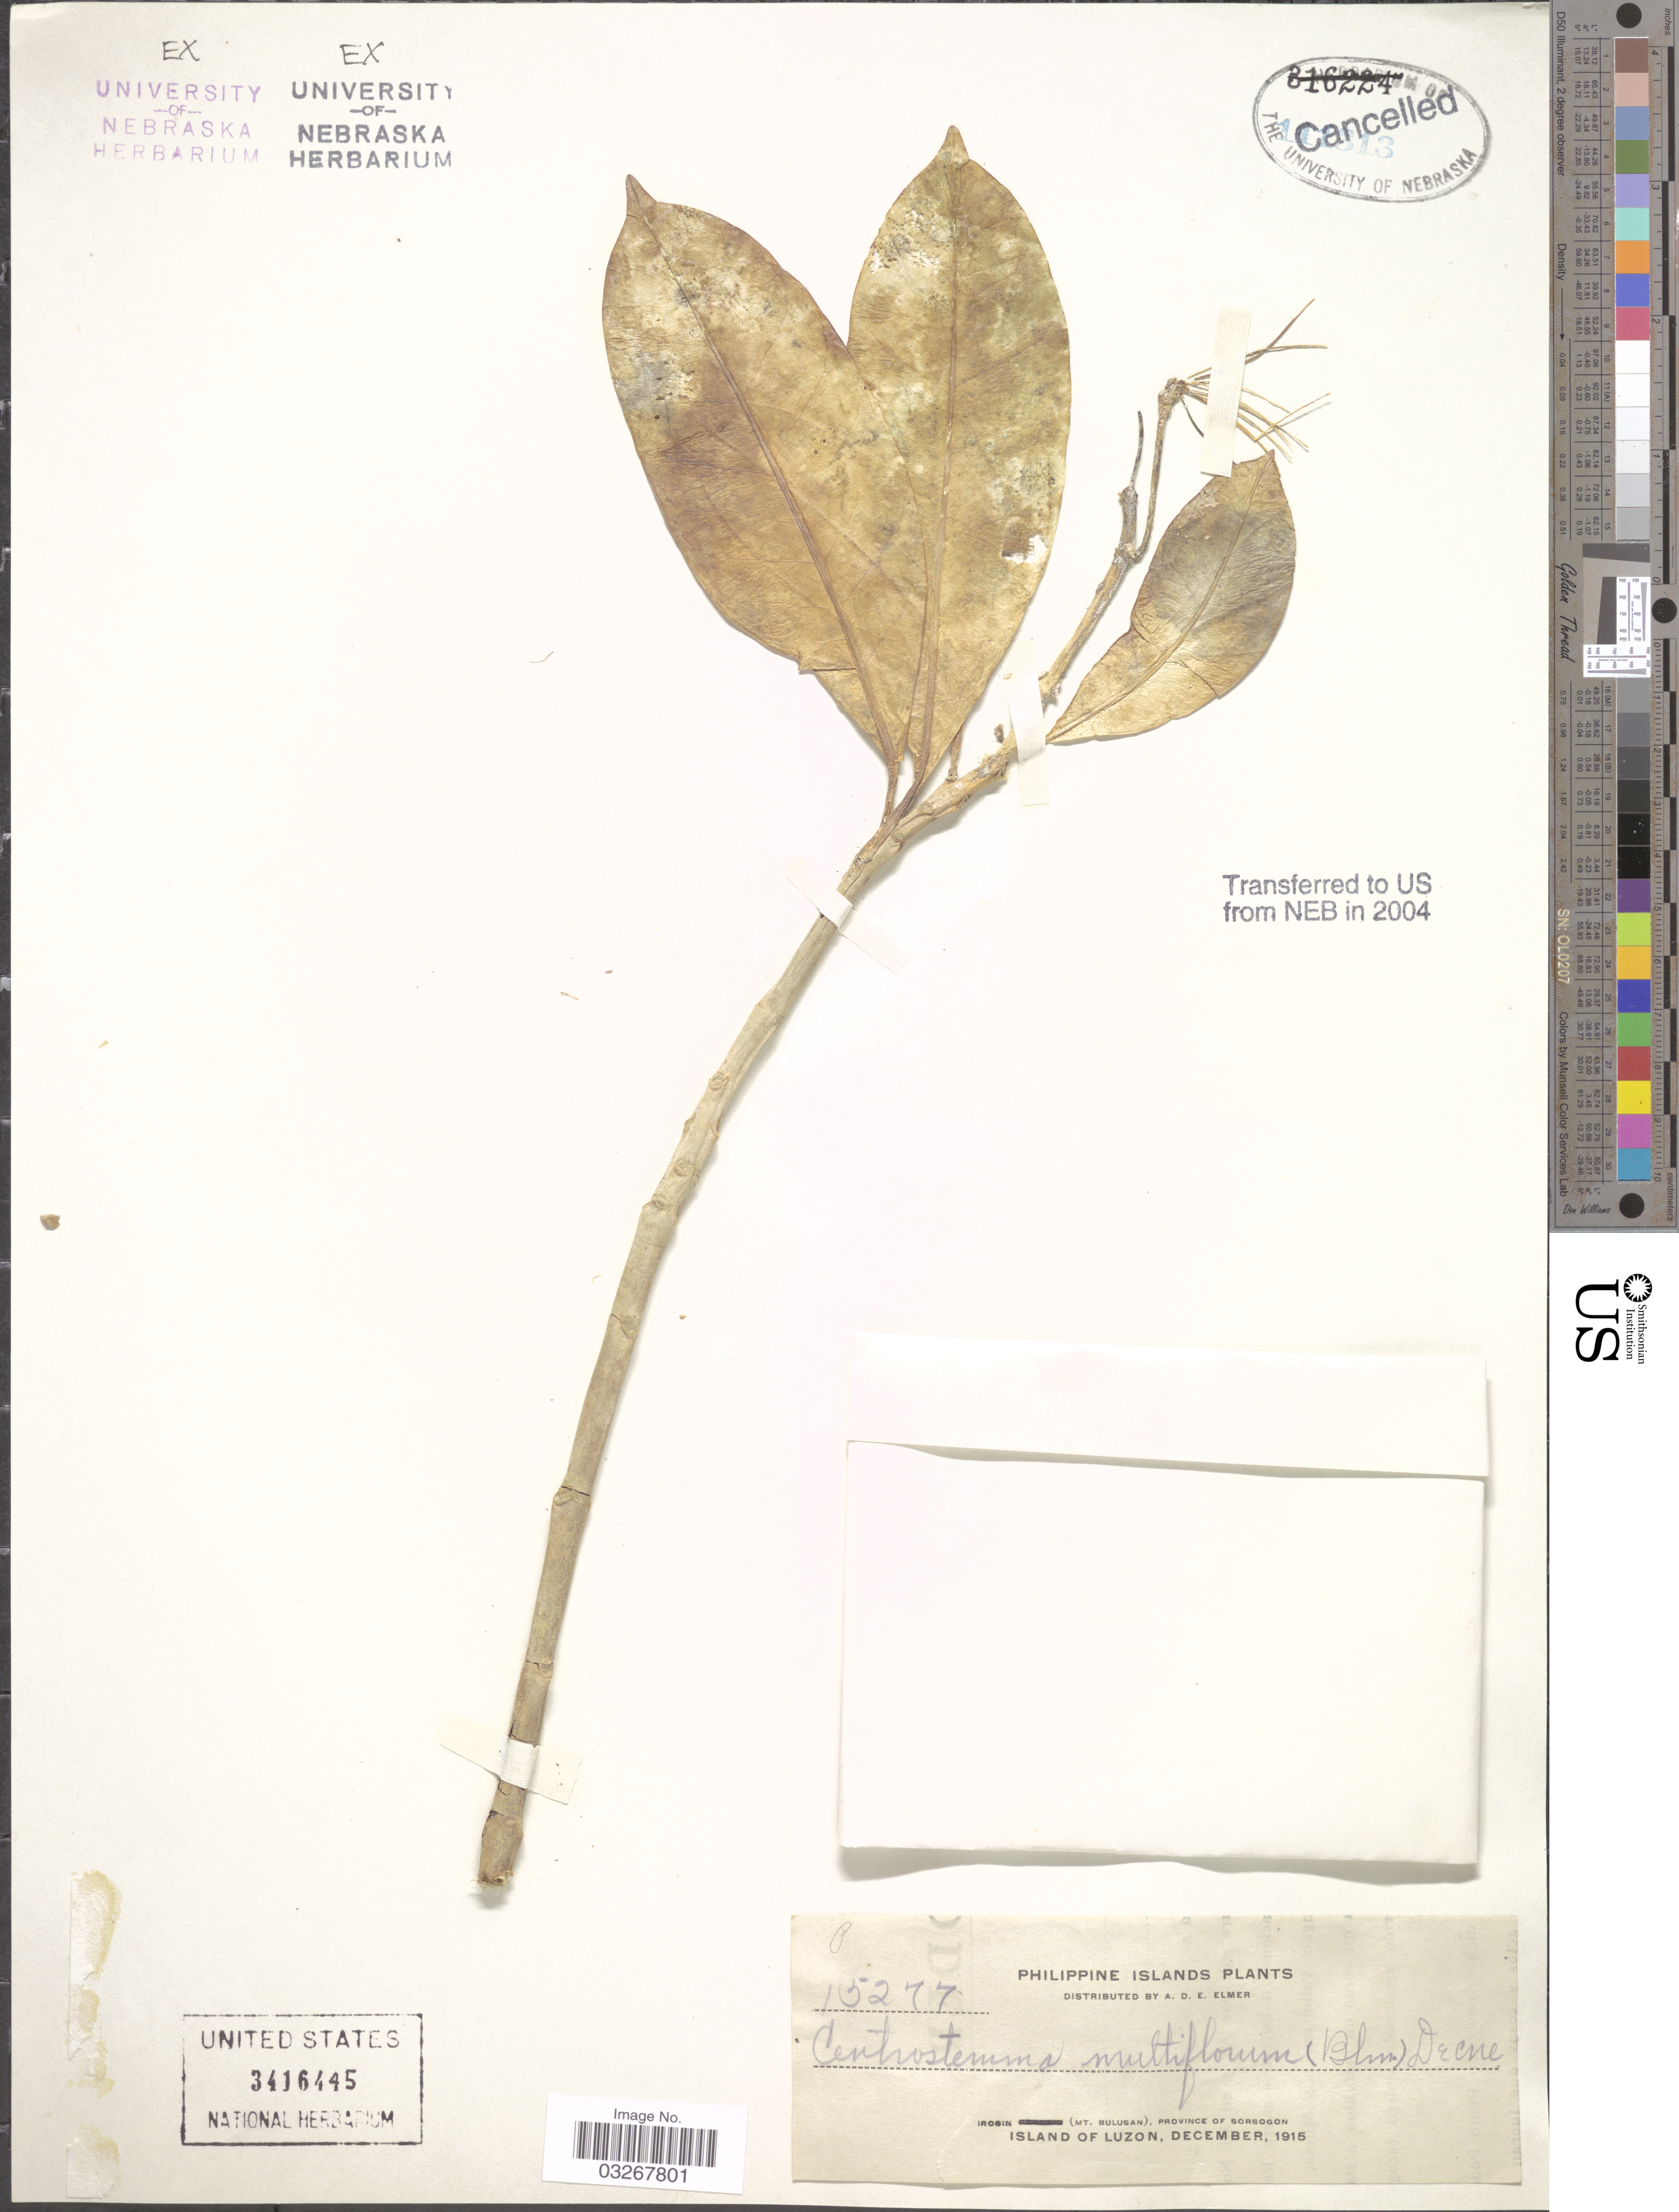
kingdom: Plantae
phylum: Tracheophyta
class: Magnoliopsida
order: Gentianales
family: Apocynaceae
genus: Centrostemma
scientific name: Centrostemma multiflorum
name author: (Blume) Decne.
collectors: A. D. E. Elmer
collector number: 15277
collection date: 1915-12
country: Philippines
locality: Irosin (Mt. Bulusan), Province of Sorsogon. Island of Luzon.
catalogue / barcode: US 3416445